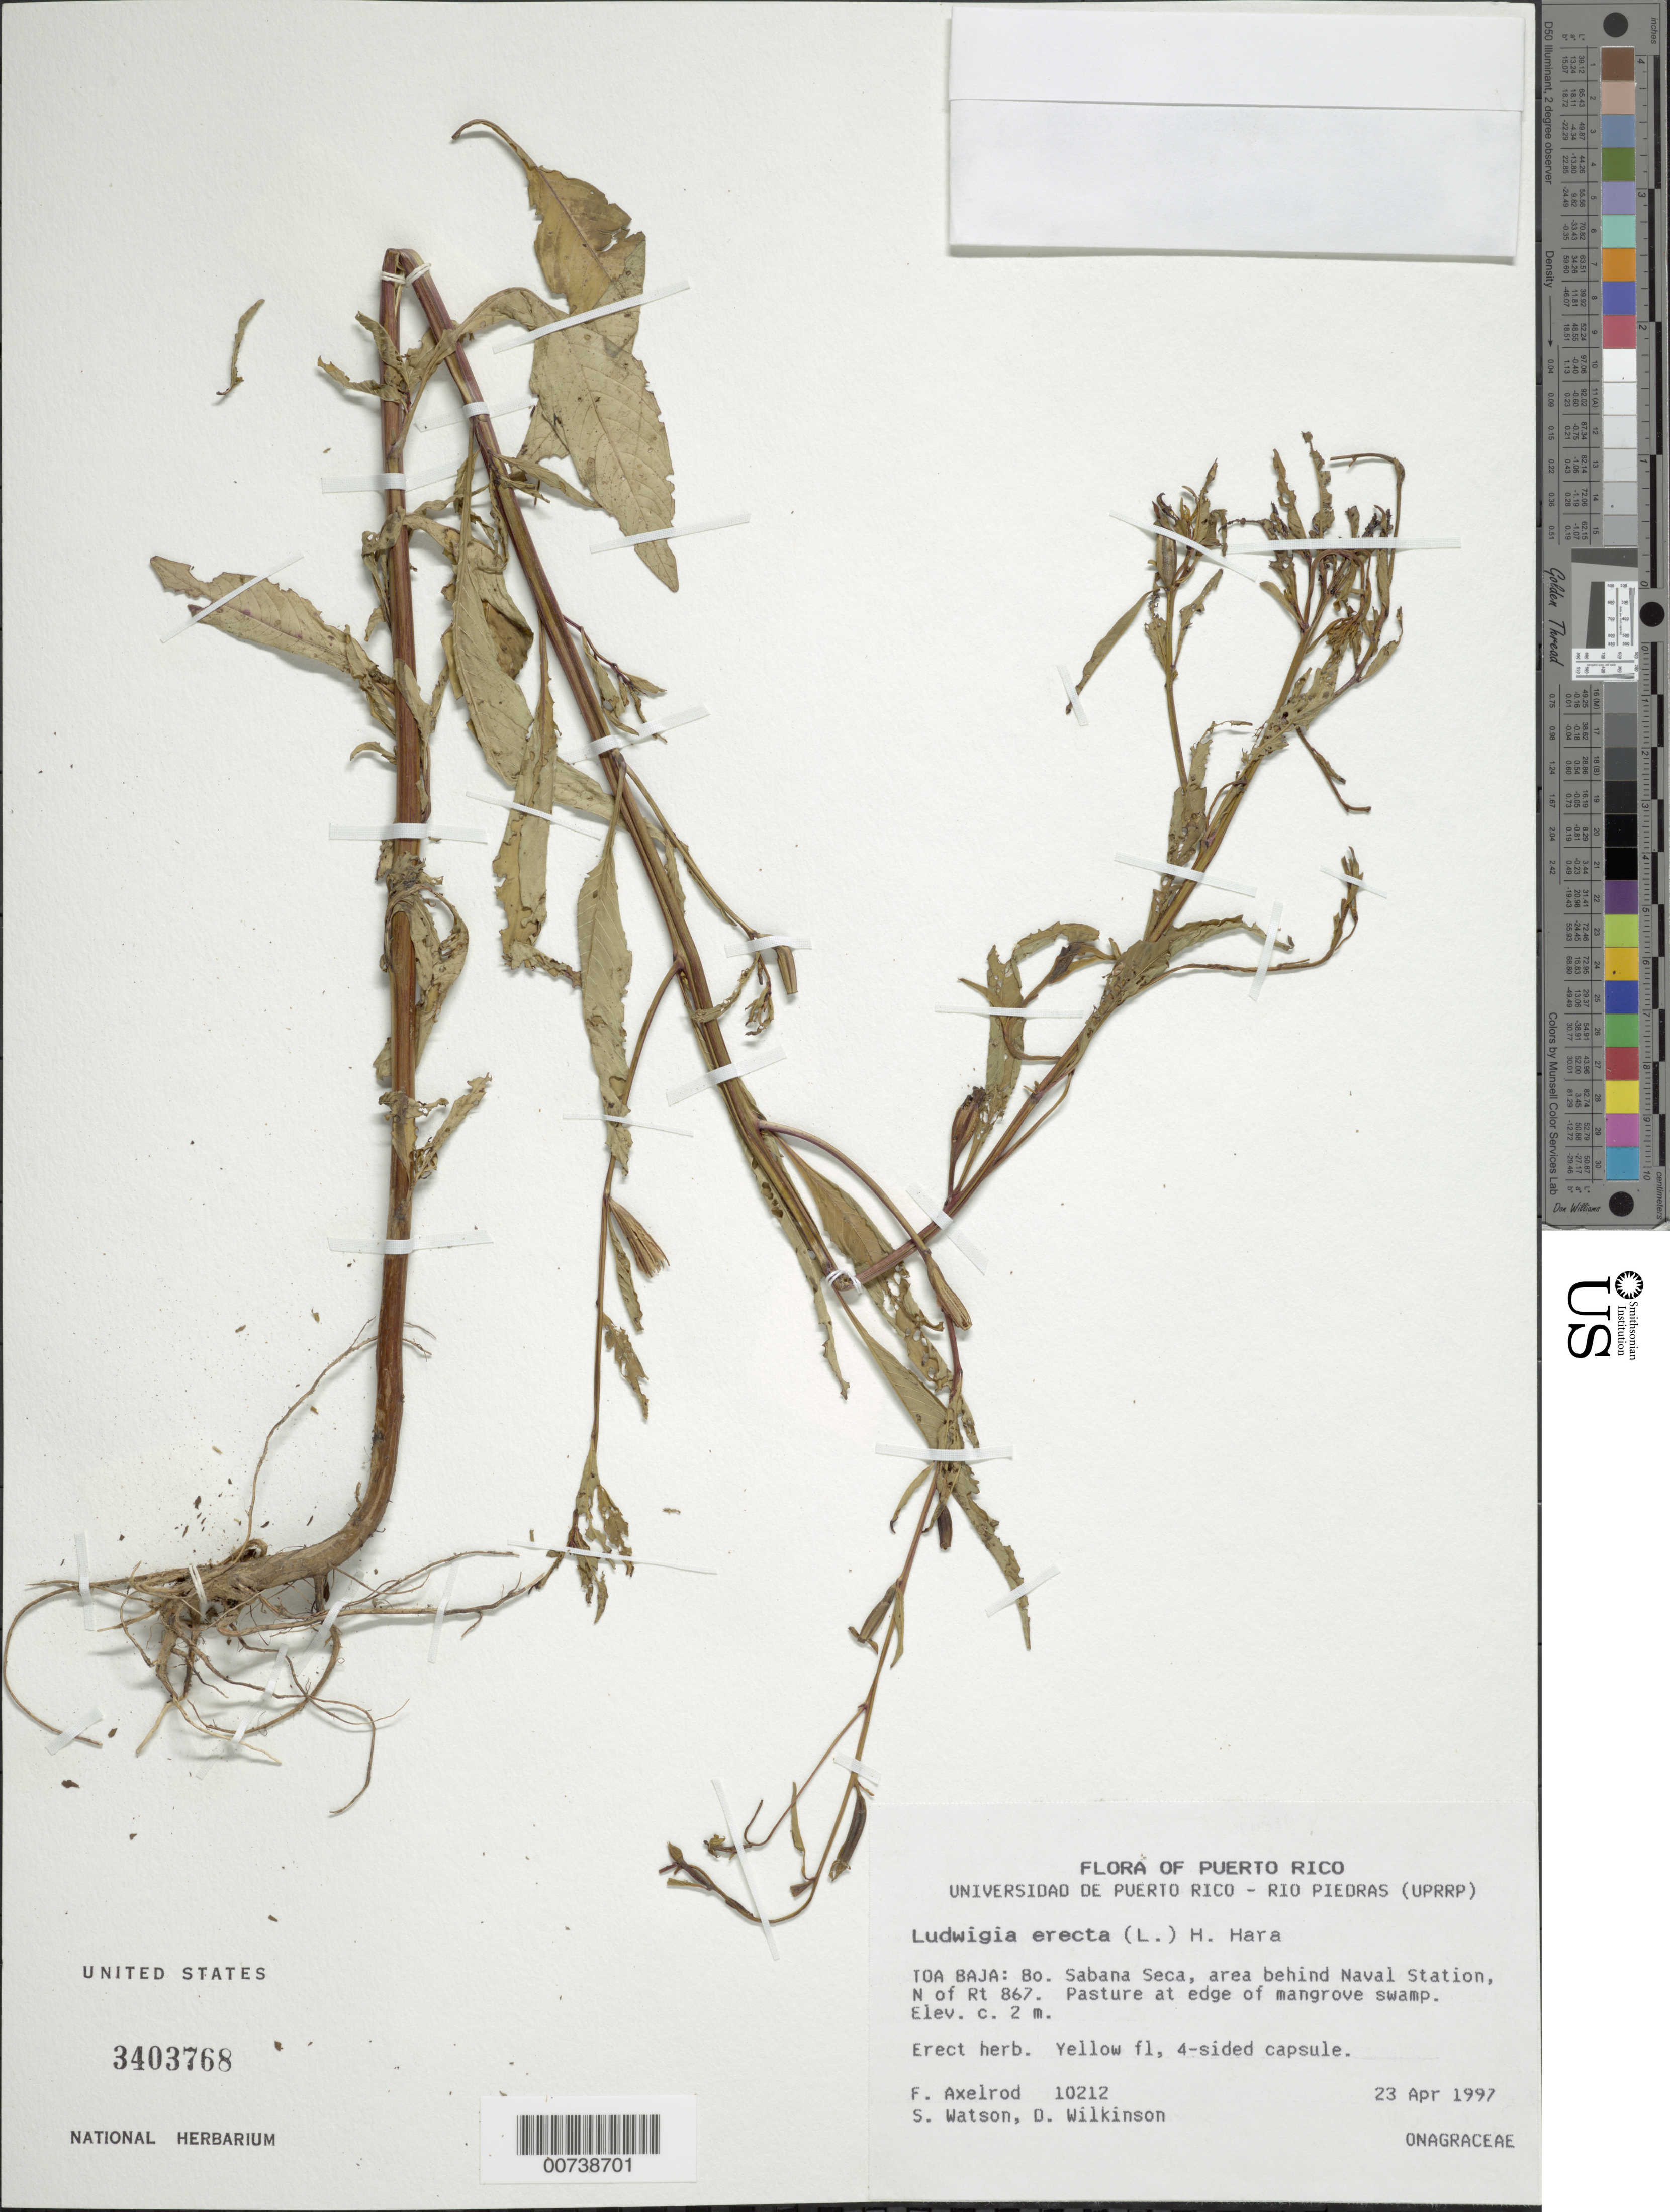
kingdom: Plantae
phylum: Tracheophyta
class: Magnoliopsida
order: Myrtales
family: Onagraceae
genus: Ludwigia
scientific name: Ludwigia erecta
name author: (L.) H. Hara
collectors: F. S. Axelrod, S. Watson & D. Wilkinson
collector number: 10212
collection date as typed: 23 Apr 1997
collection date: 1997-04-23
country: Puerto Rico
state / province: Toa Baja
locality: Toa Baja: Barrio Sabana Seca, area behind Naval Station, N of Rt 867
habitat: Pasture at edge of mangrove swamp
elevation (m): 2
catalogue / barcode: US 3403768